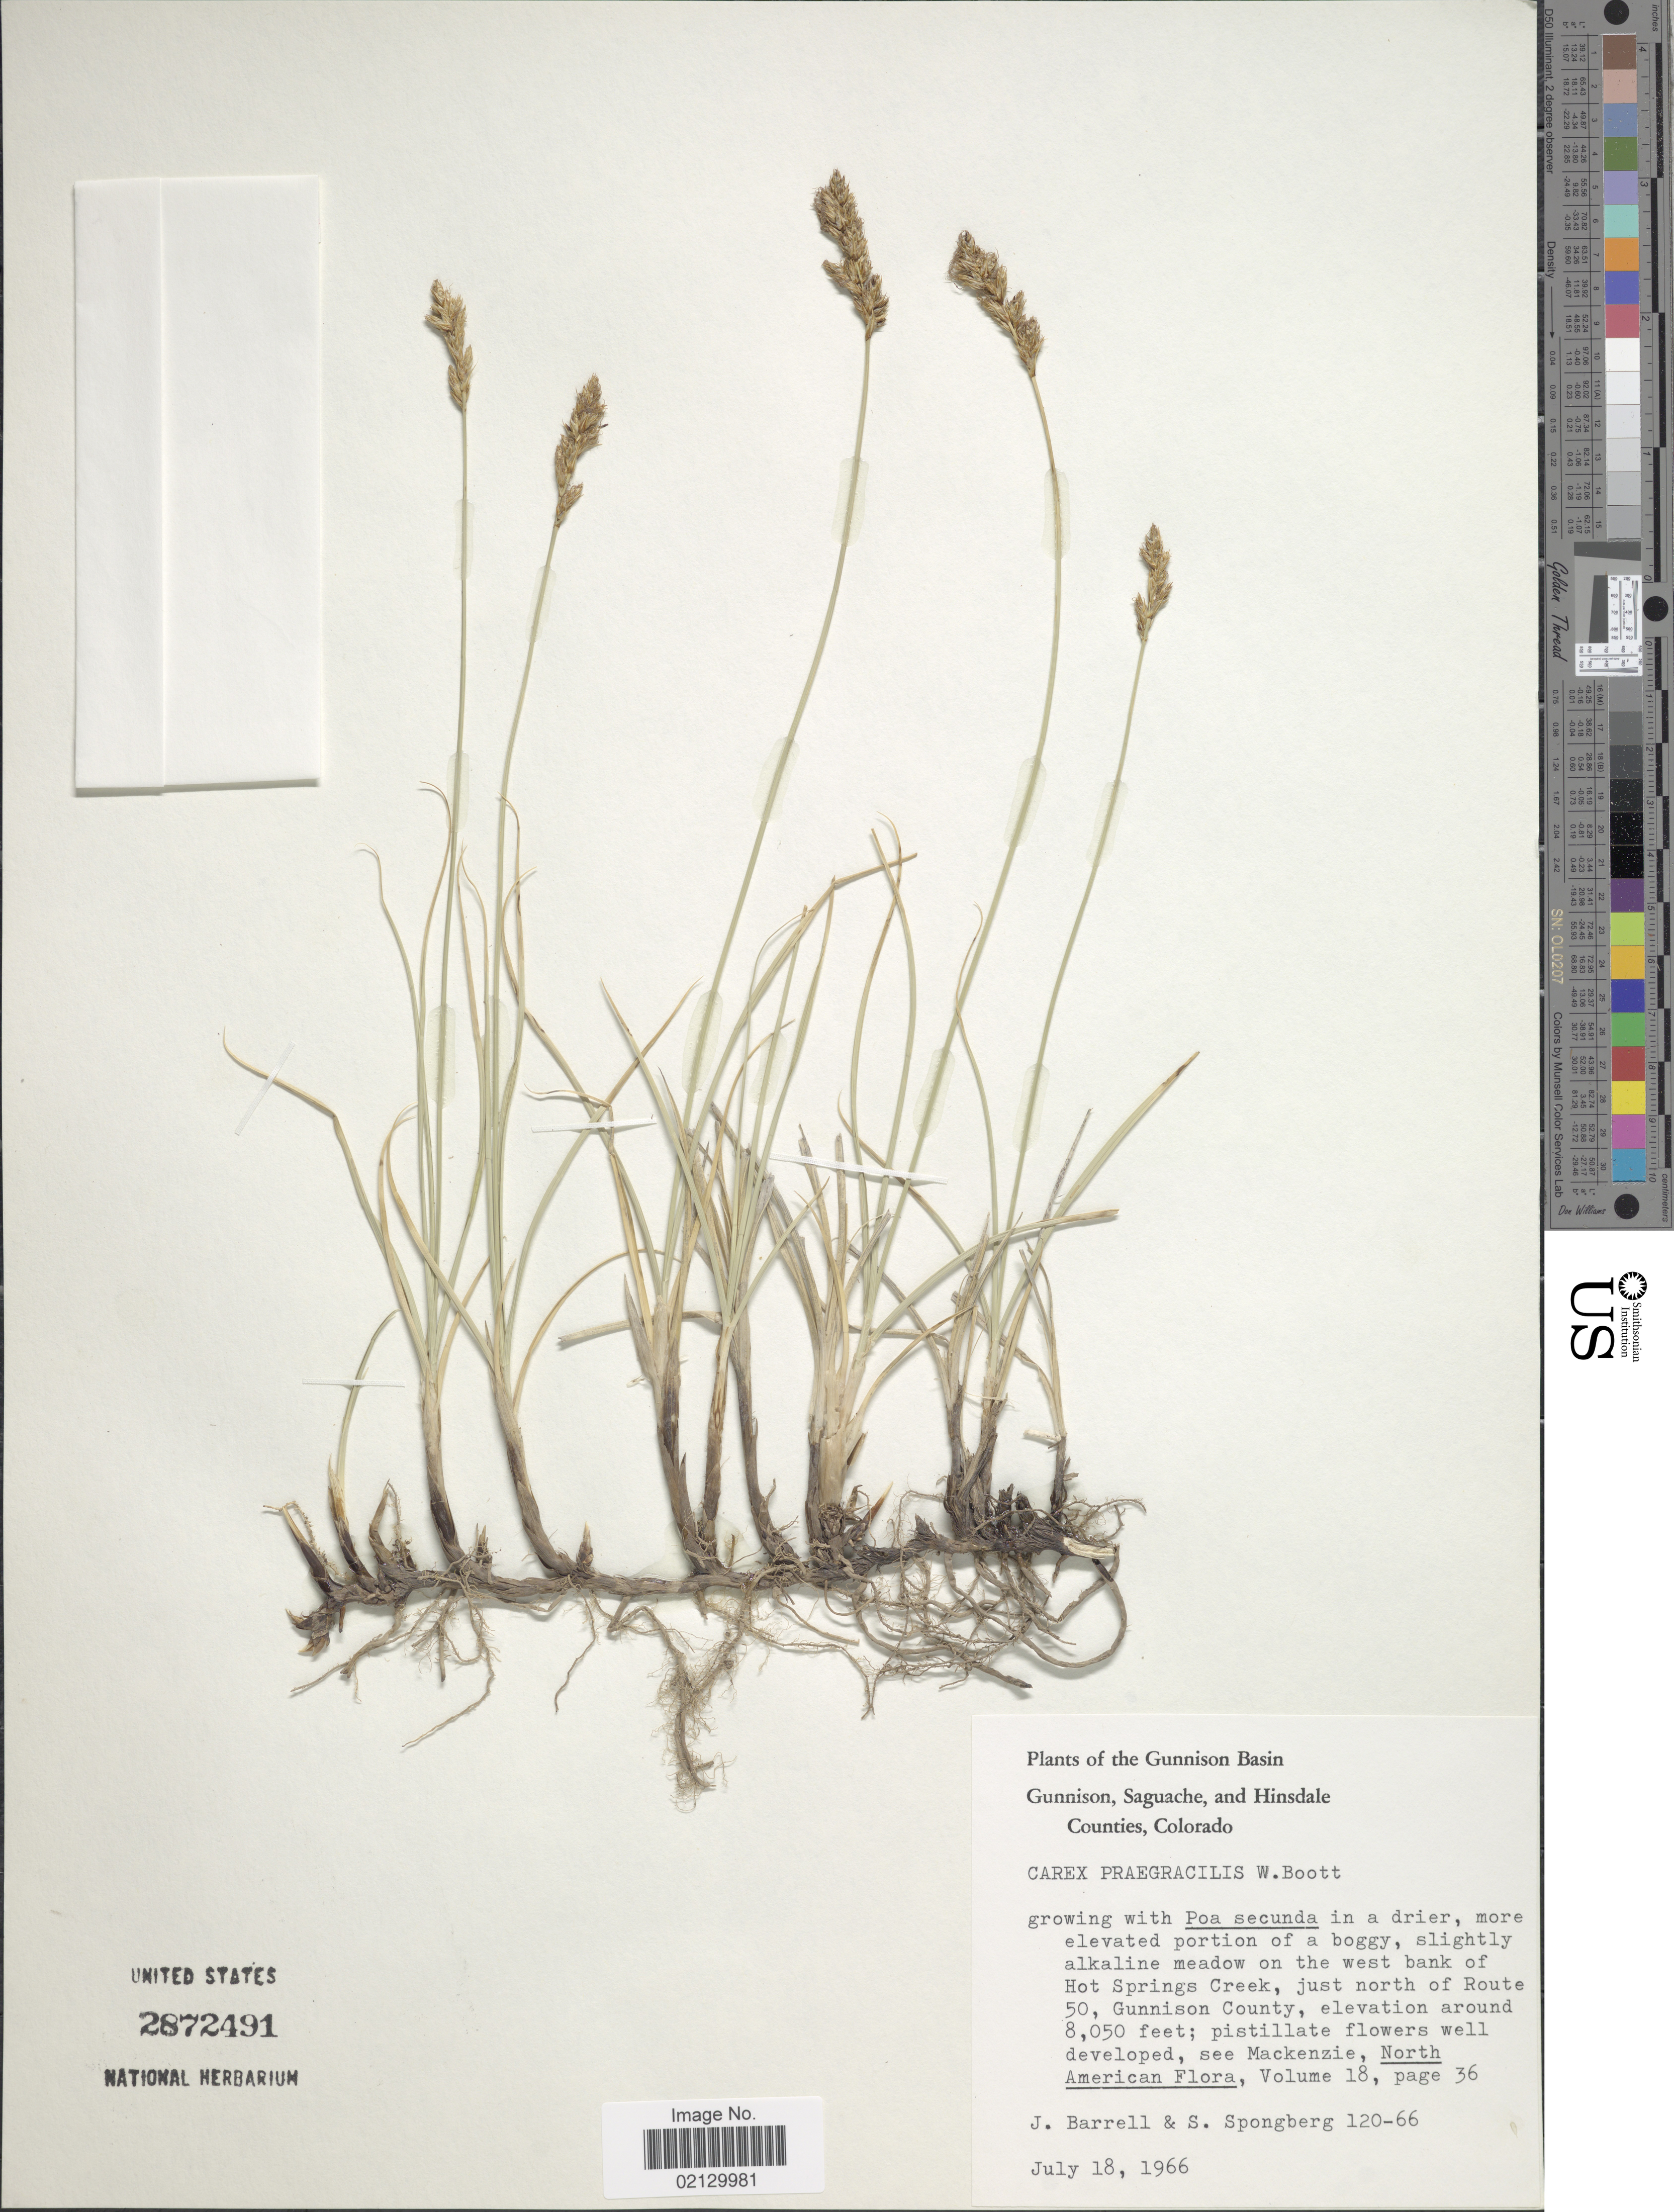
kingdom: Plantae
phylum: Tracheophyta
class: Liliopsida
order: Poales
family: Cyperaceae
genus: Carex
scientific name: Carex praegracilis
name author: W. Boott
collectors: J. Barrell & S. A.Spongberg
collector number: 120-66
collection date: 1966-07-18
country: United States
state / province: Colorado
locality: Gunnison Basin, Gunnison, Saguache, and Hinsdale Counties, on the west bank of Hot Springs Creek, just north of Route 50, Gunnison County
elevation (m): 2454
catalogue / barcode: US 2872491